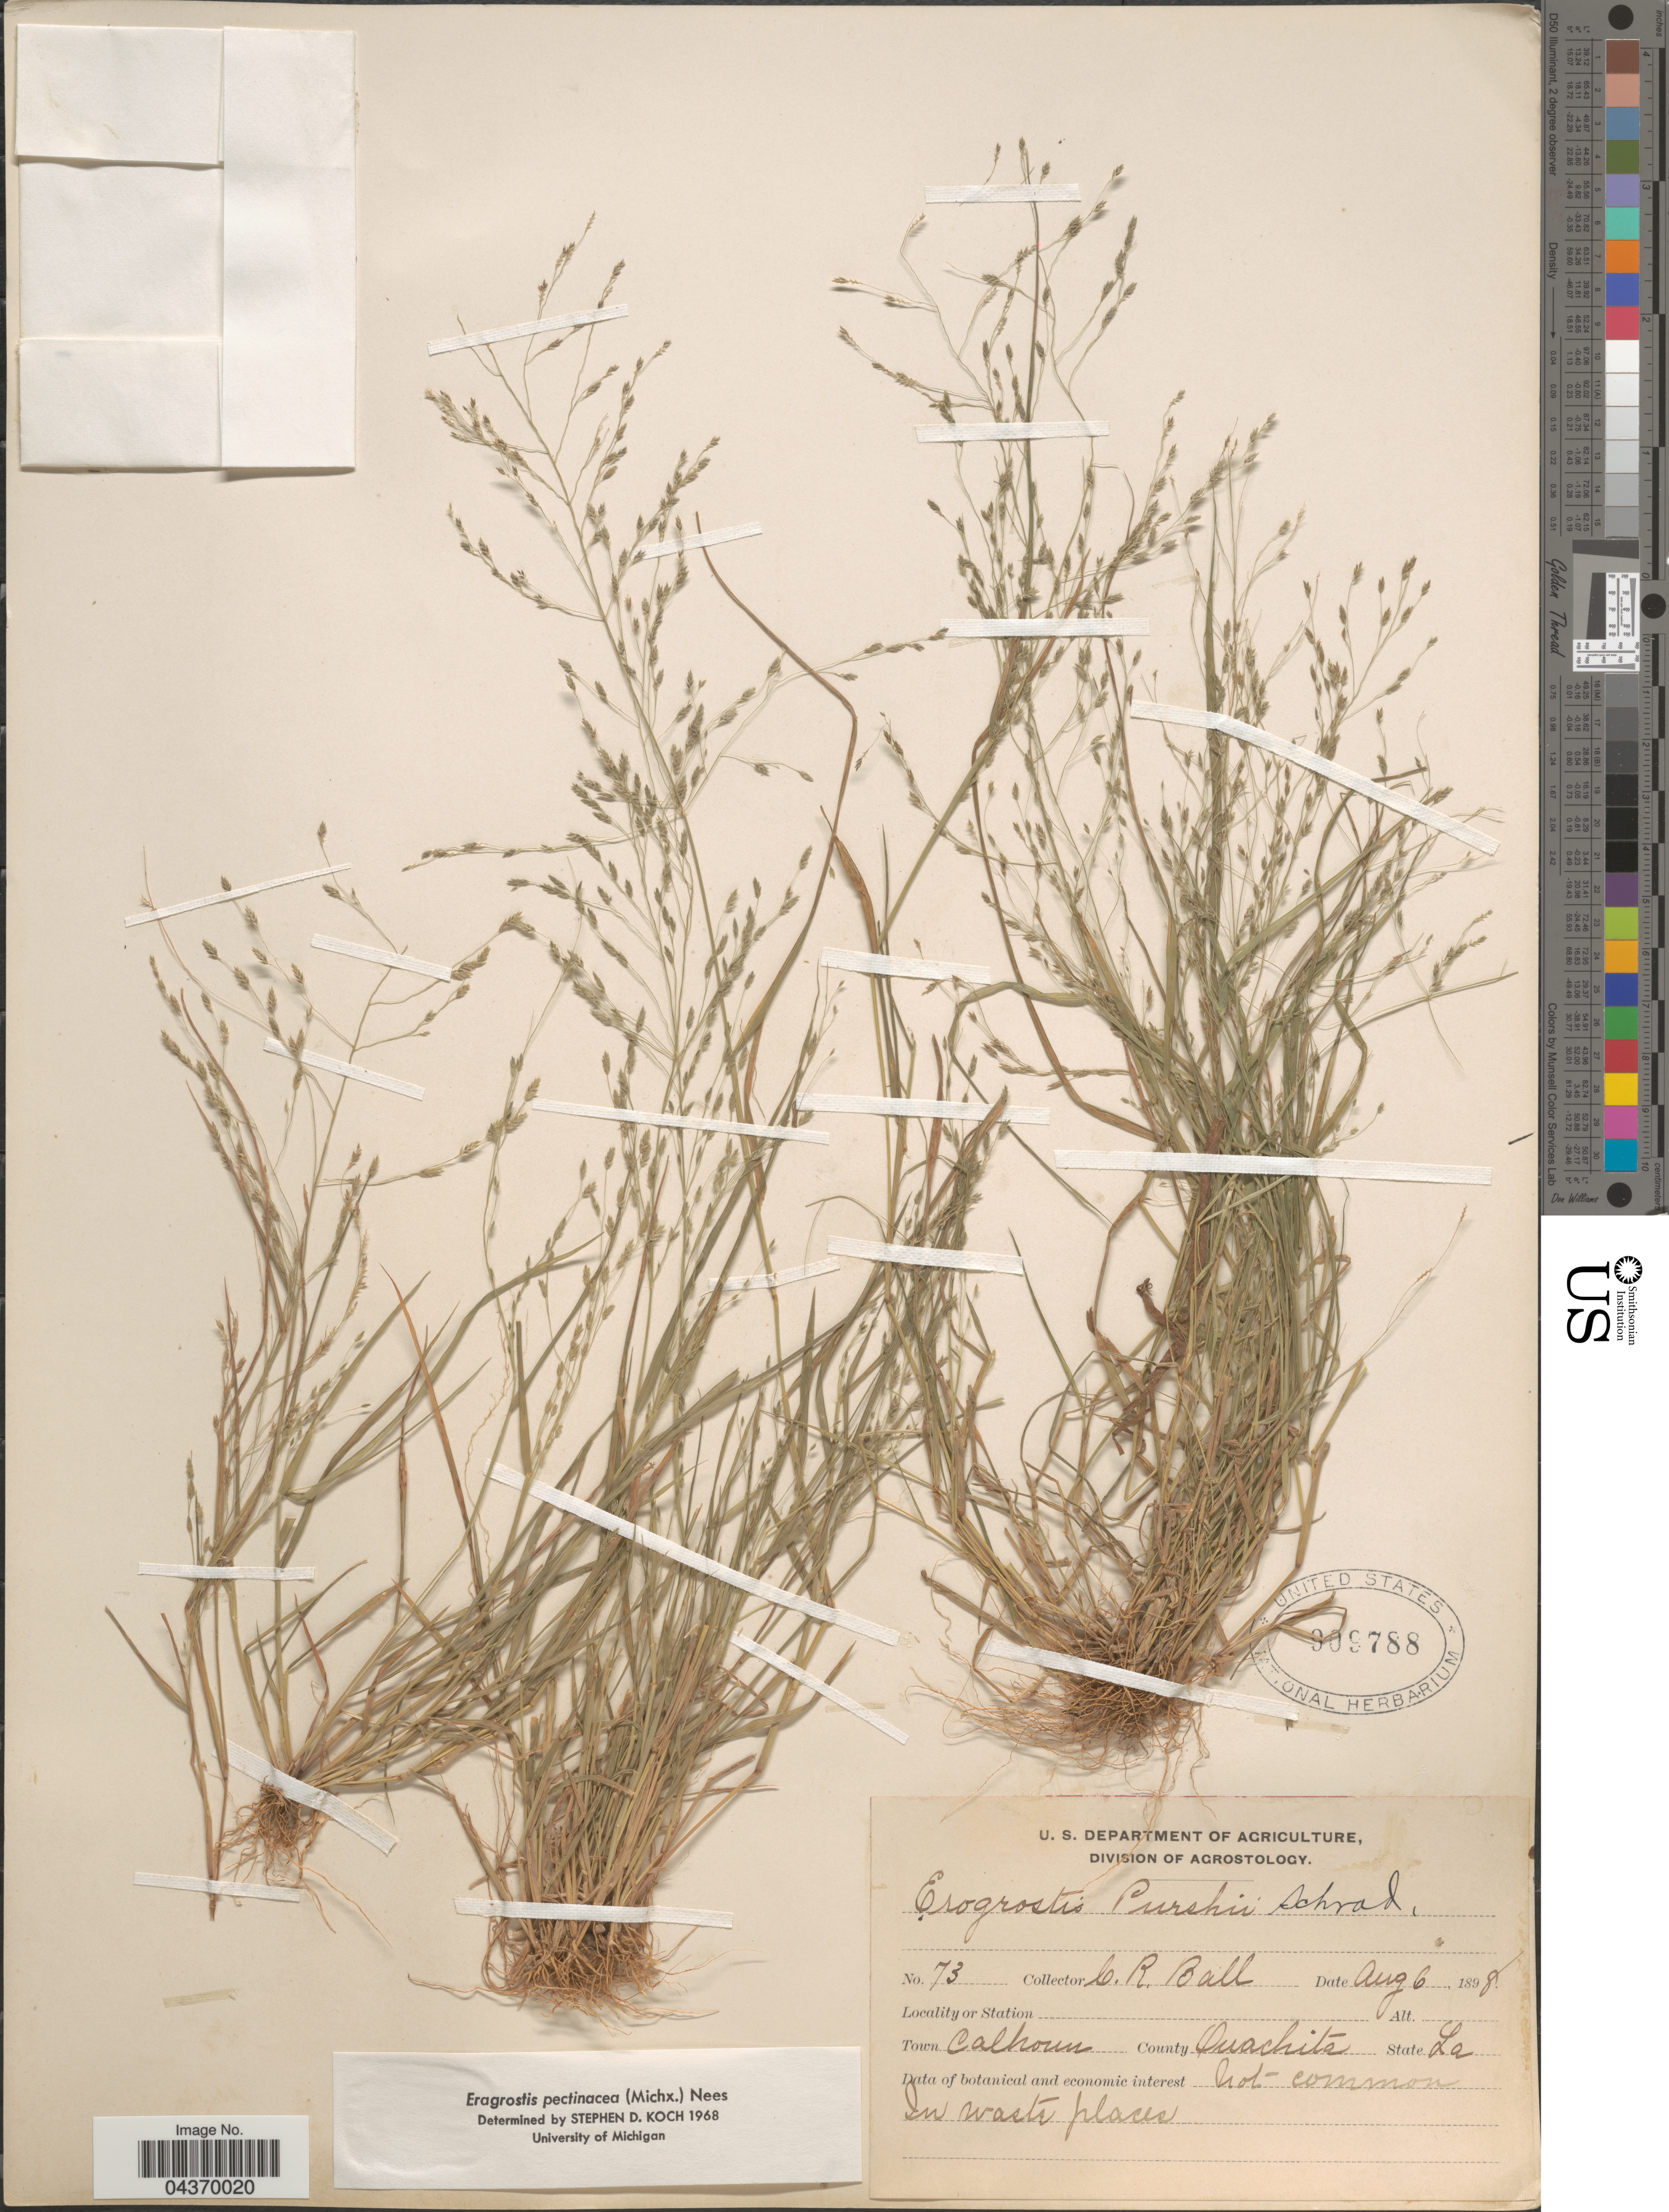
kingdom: Plantae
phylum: Tracheophyta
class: Liliopsida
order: Poales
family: Poaceae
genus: Eragrostis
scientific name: Eragrostis pectinacea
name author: (Michx.) Nees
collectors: C. R. Ball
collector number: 73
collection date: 1898-08-06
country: United States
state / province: Louisiana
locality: Town Calhoun. County Ouachita.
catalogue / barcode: US 909788